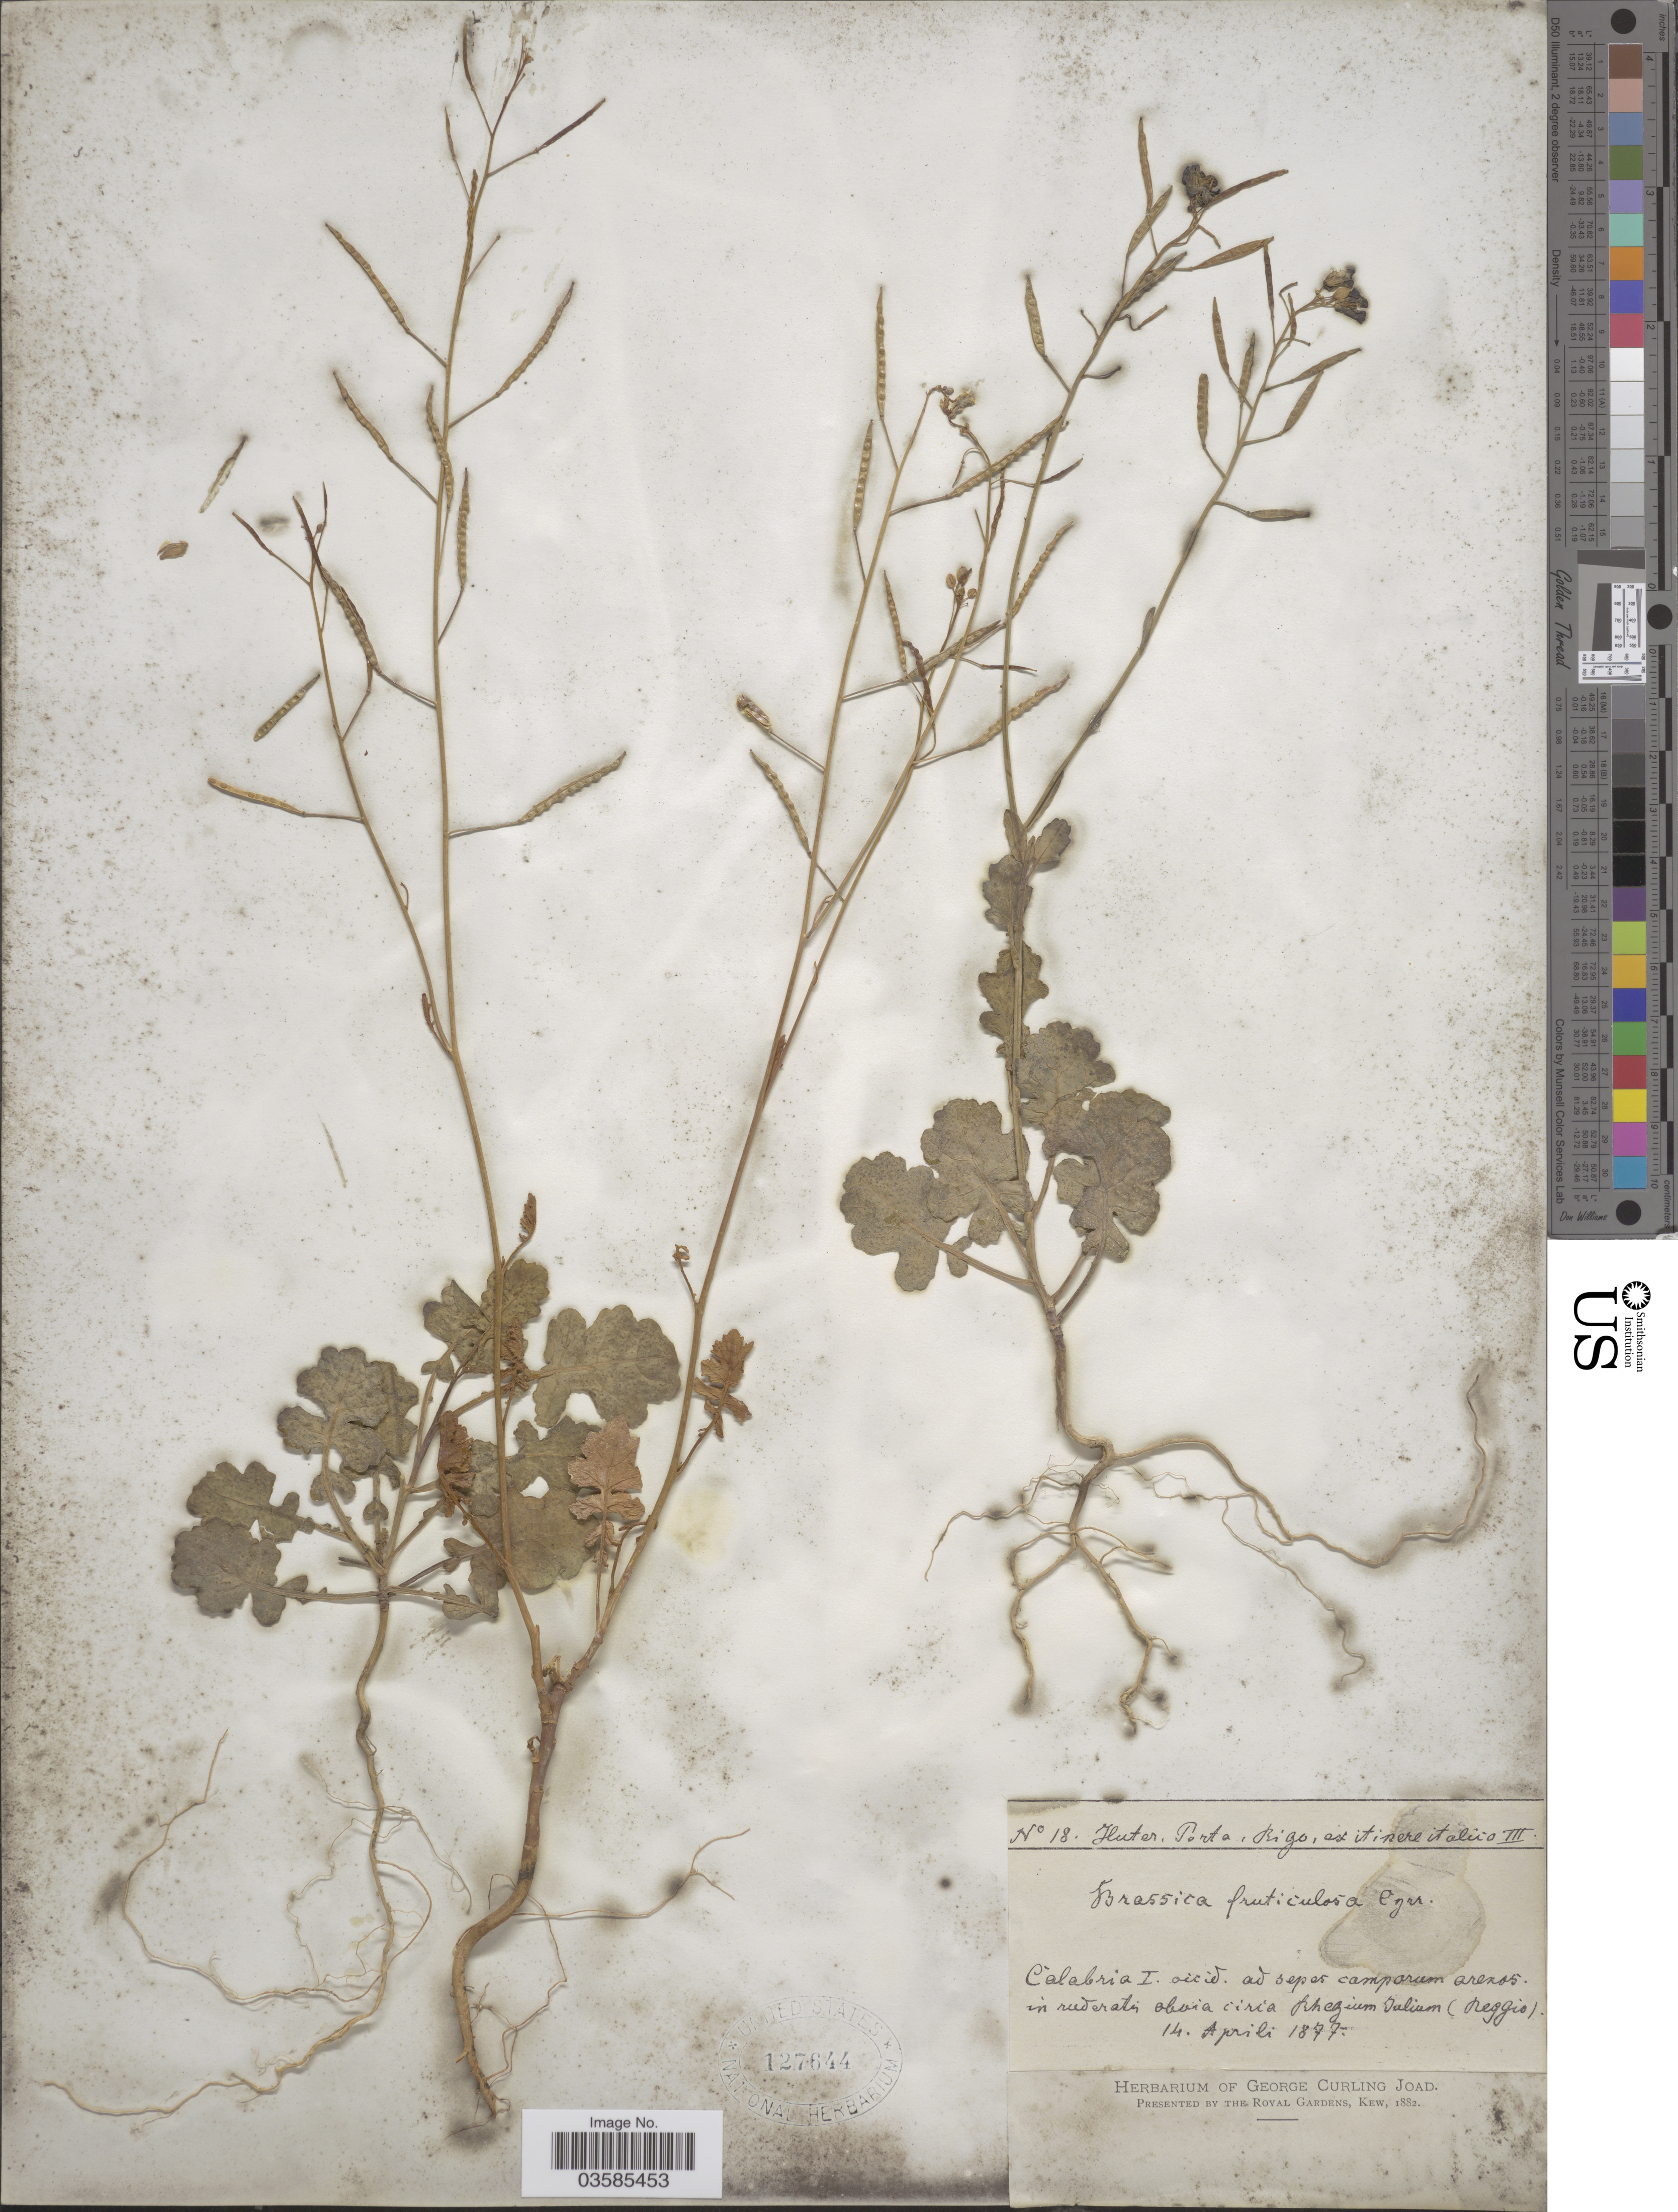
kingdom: Plantae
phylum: Tracheophyta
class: Magnoliopsida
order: Brassicales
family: Brassicaceae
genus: Brassica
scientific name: Brassica fruticulosa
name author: Cirillo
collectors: -. Huter, -- Porta & -- Rigo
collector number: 18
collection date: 1877-04-14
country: Italy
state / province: Calabria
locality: Calabria I. occid. ad sepes camparum arenos. in ruderatis obvia circa Rhegium Julium (Reggio). [interpreted]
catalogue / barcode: US 127644